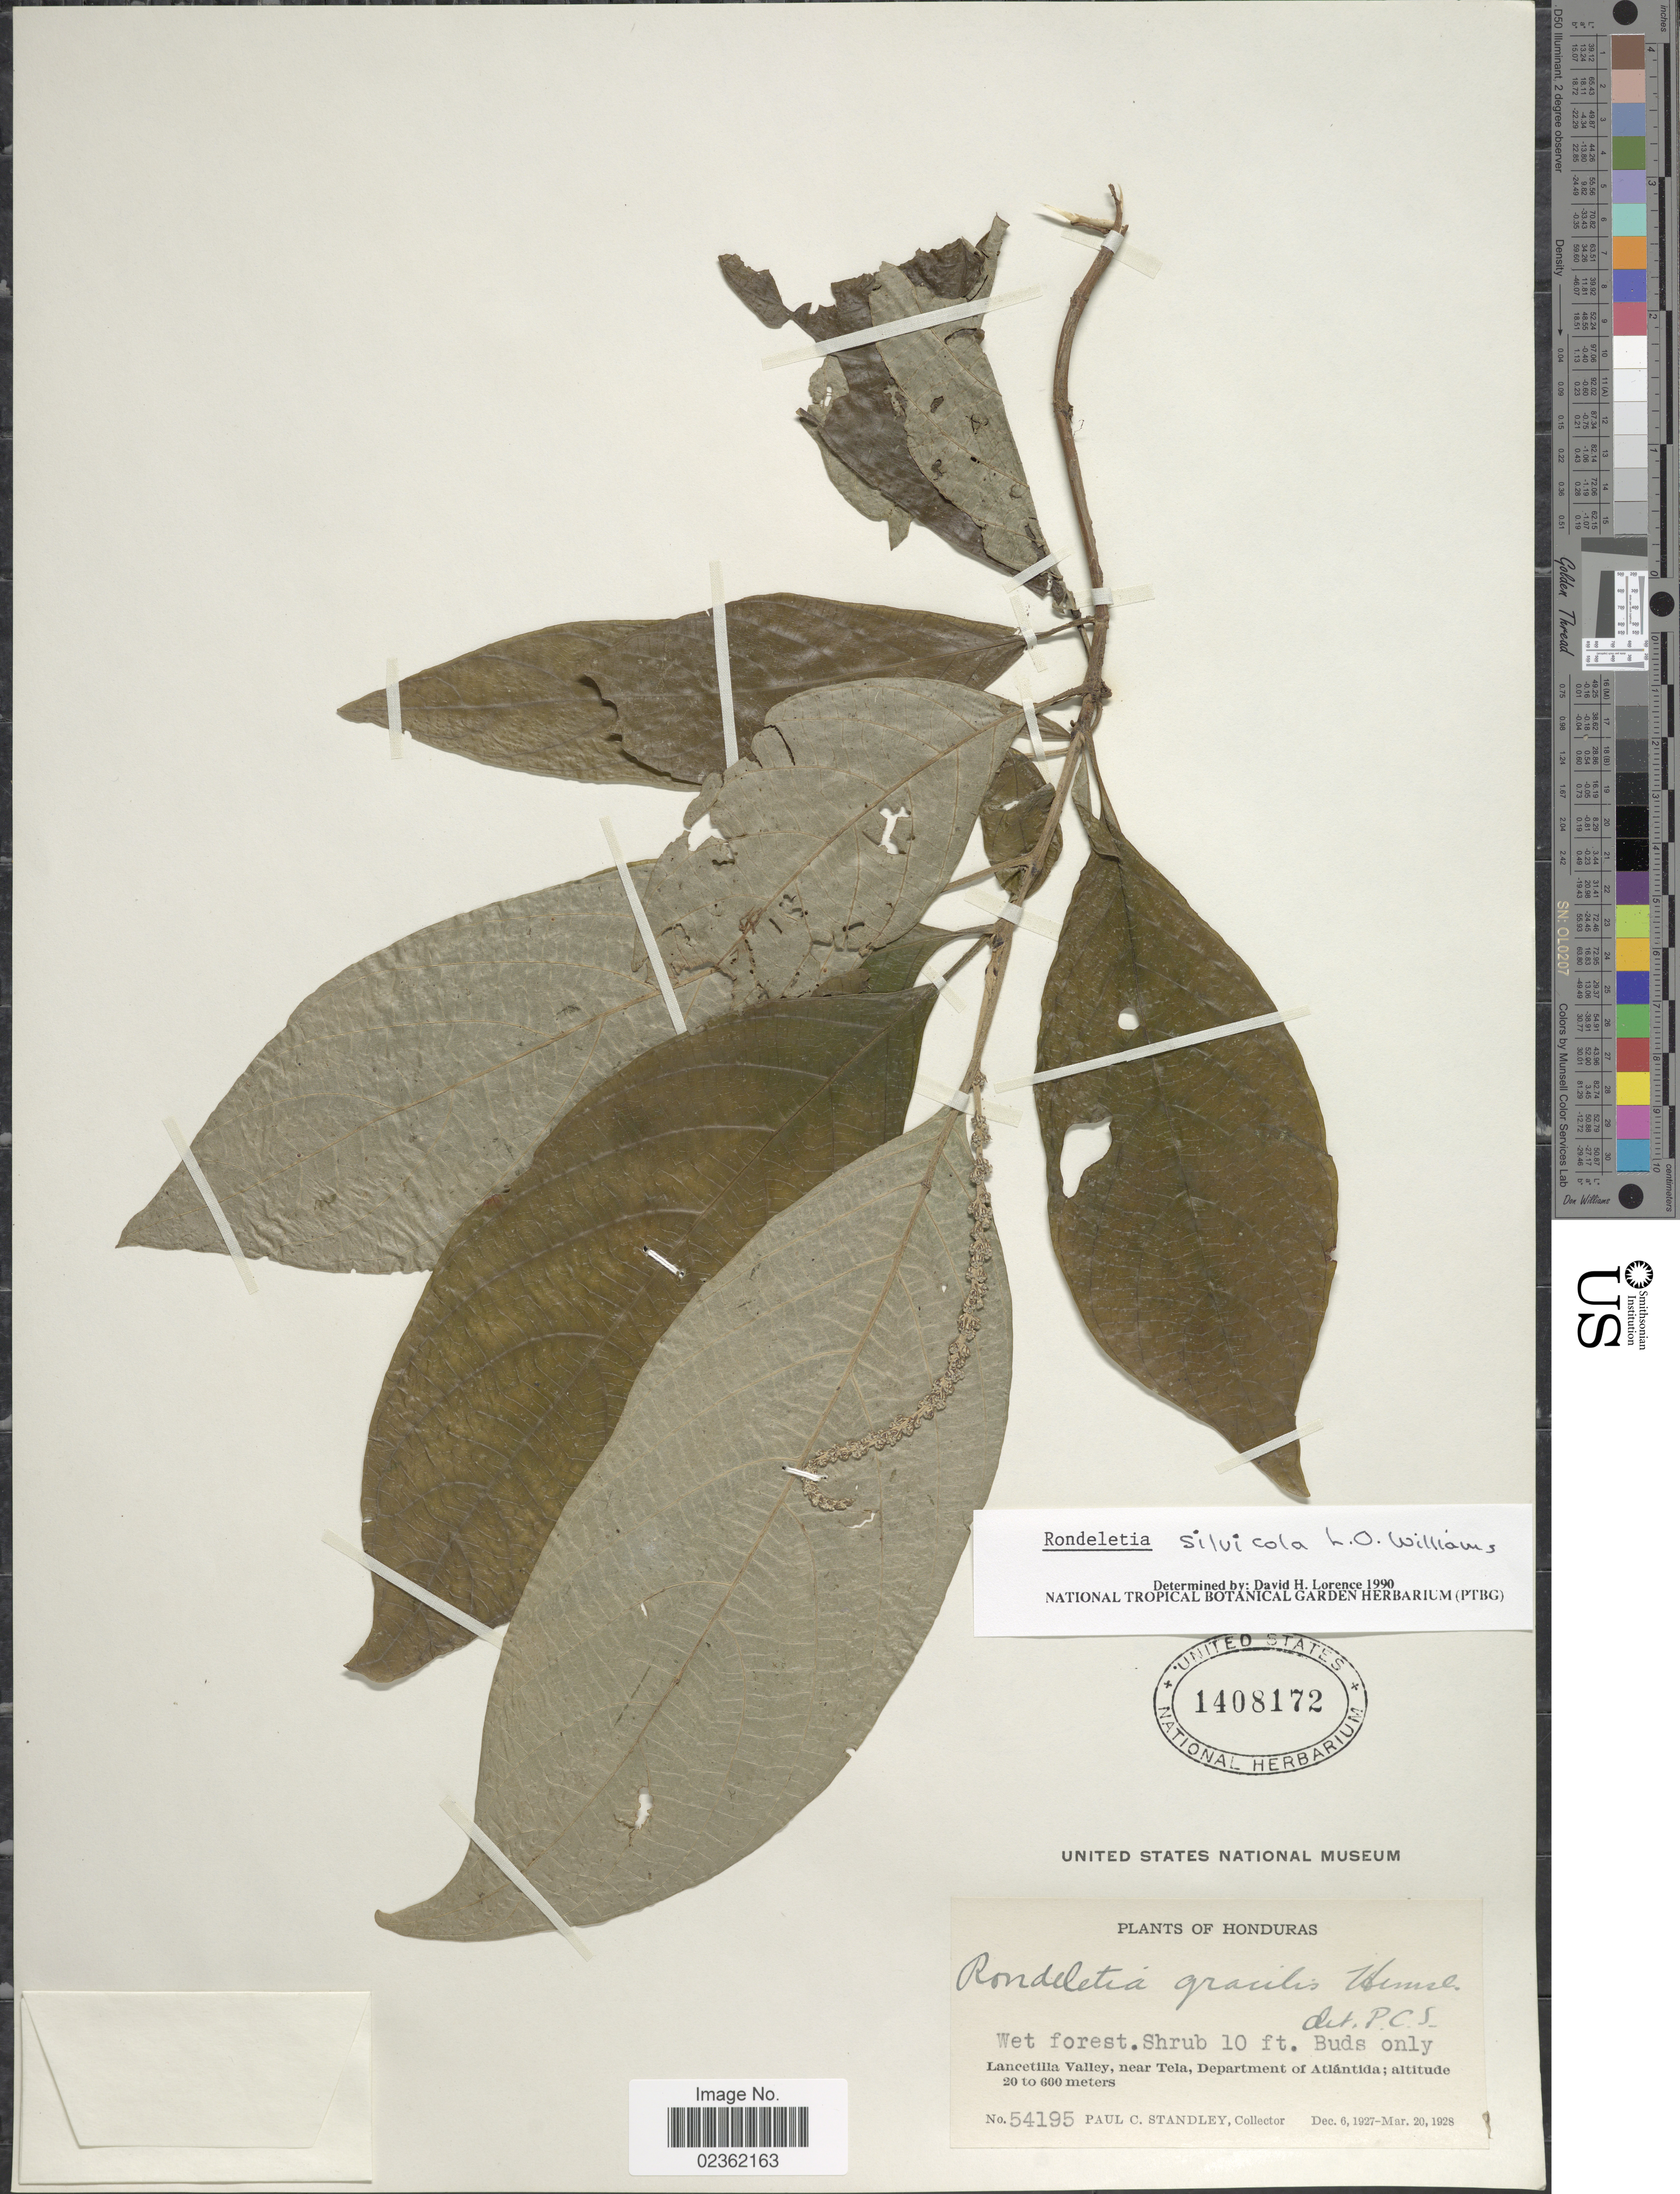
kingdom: Plantae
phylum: Tracheophyta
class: Magnoliopsida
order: Gentianales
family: Rubiaceae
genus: Rondeletia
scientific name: Rondeletia silvicola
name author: L.O. Williams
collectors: P. C. Standley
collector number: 54195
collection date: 1927-12-06/1928-03-20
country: Honduras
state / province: Atlántida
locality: Wet forest, Lancetilla Valley, near Tela.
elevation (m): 20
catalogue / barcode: US 1408172